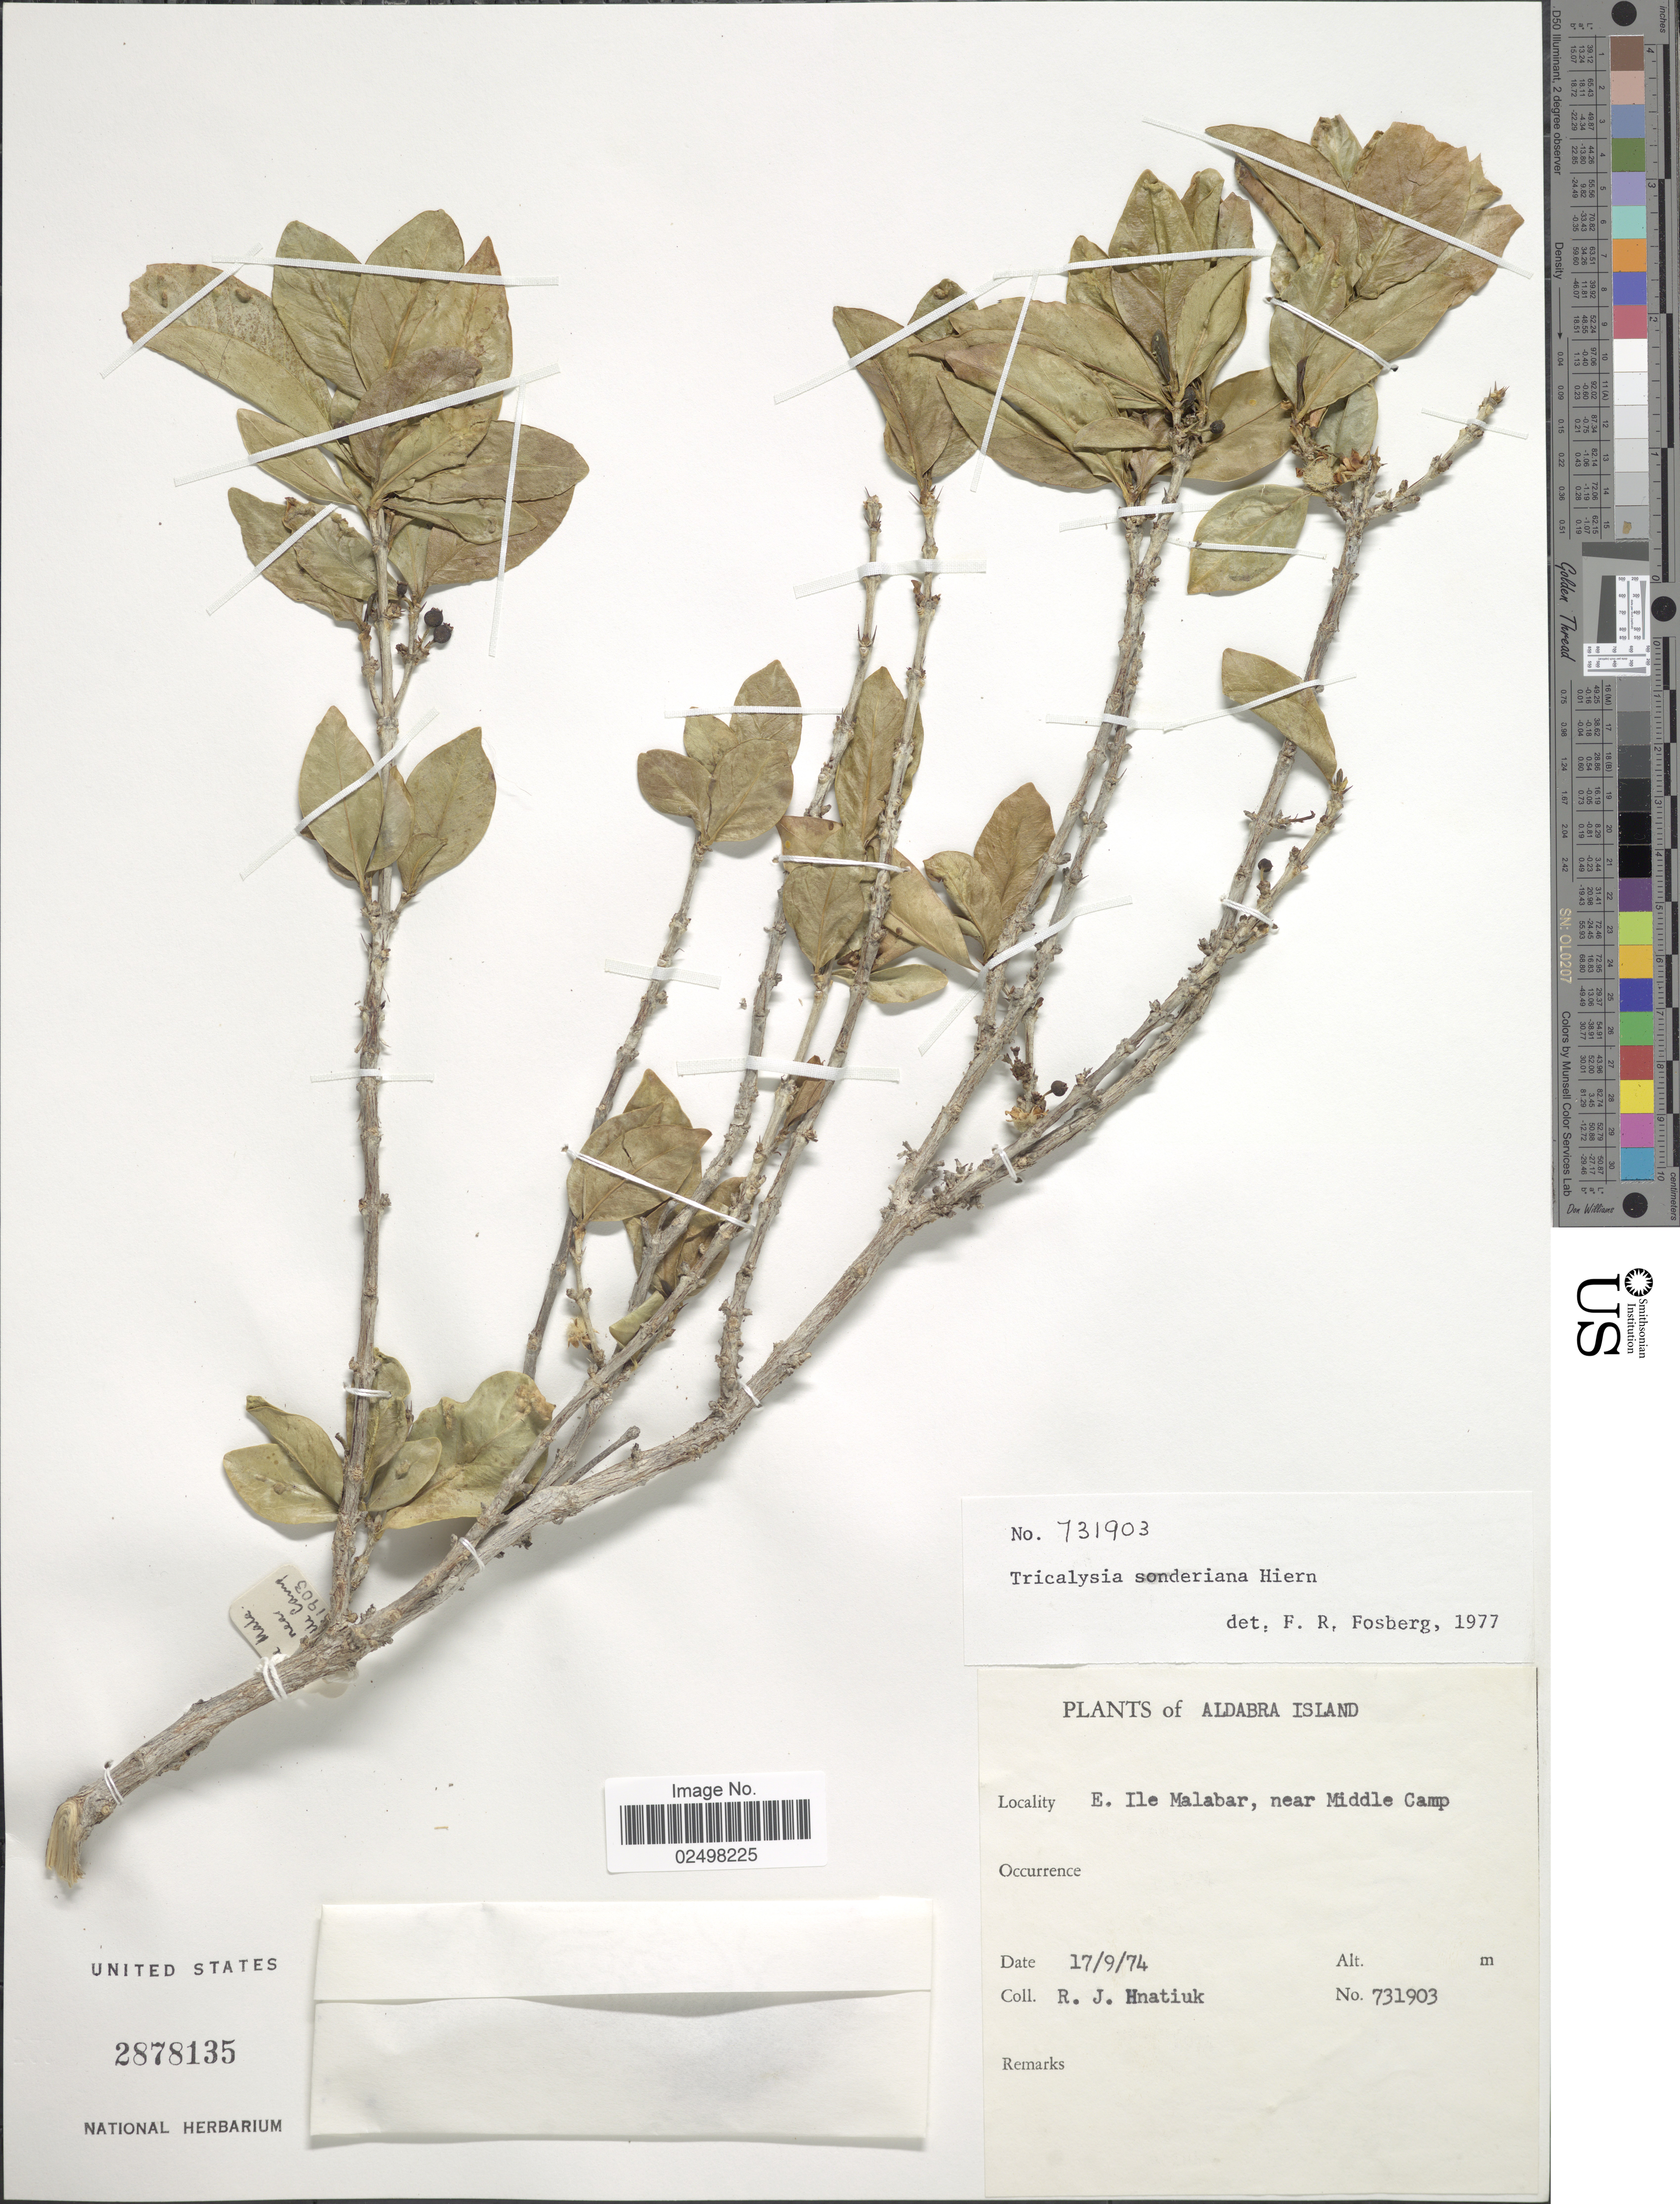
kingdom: Plantae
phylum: Tracheophyta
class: Magnoliopsida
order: Gentianales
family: Rubiaceae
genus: Tricalysia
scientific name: Tricalysia sonderiana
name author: Hiern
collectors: R. Hnatiuk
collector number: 731903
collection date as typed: Transcribed d/m/y: 17/9/74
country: Seychelles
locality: Aldabra Island. E. Ile Malabar, near Middle Camp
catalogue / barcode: US 2878135